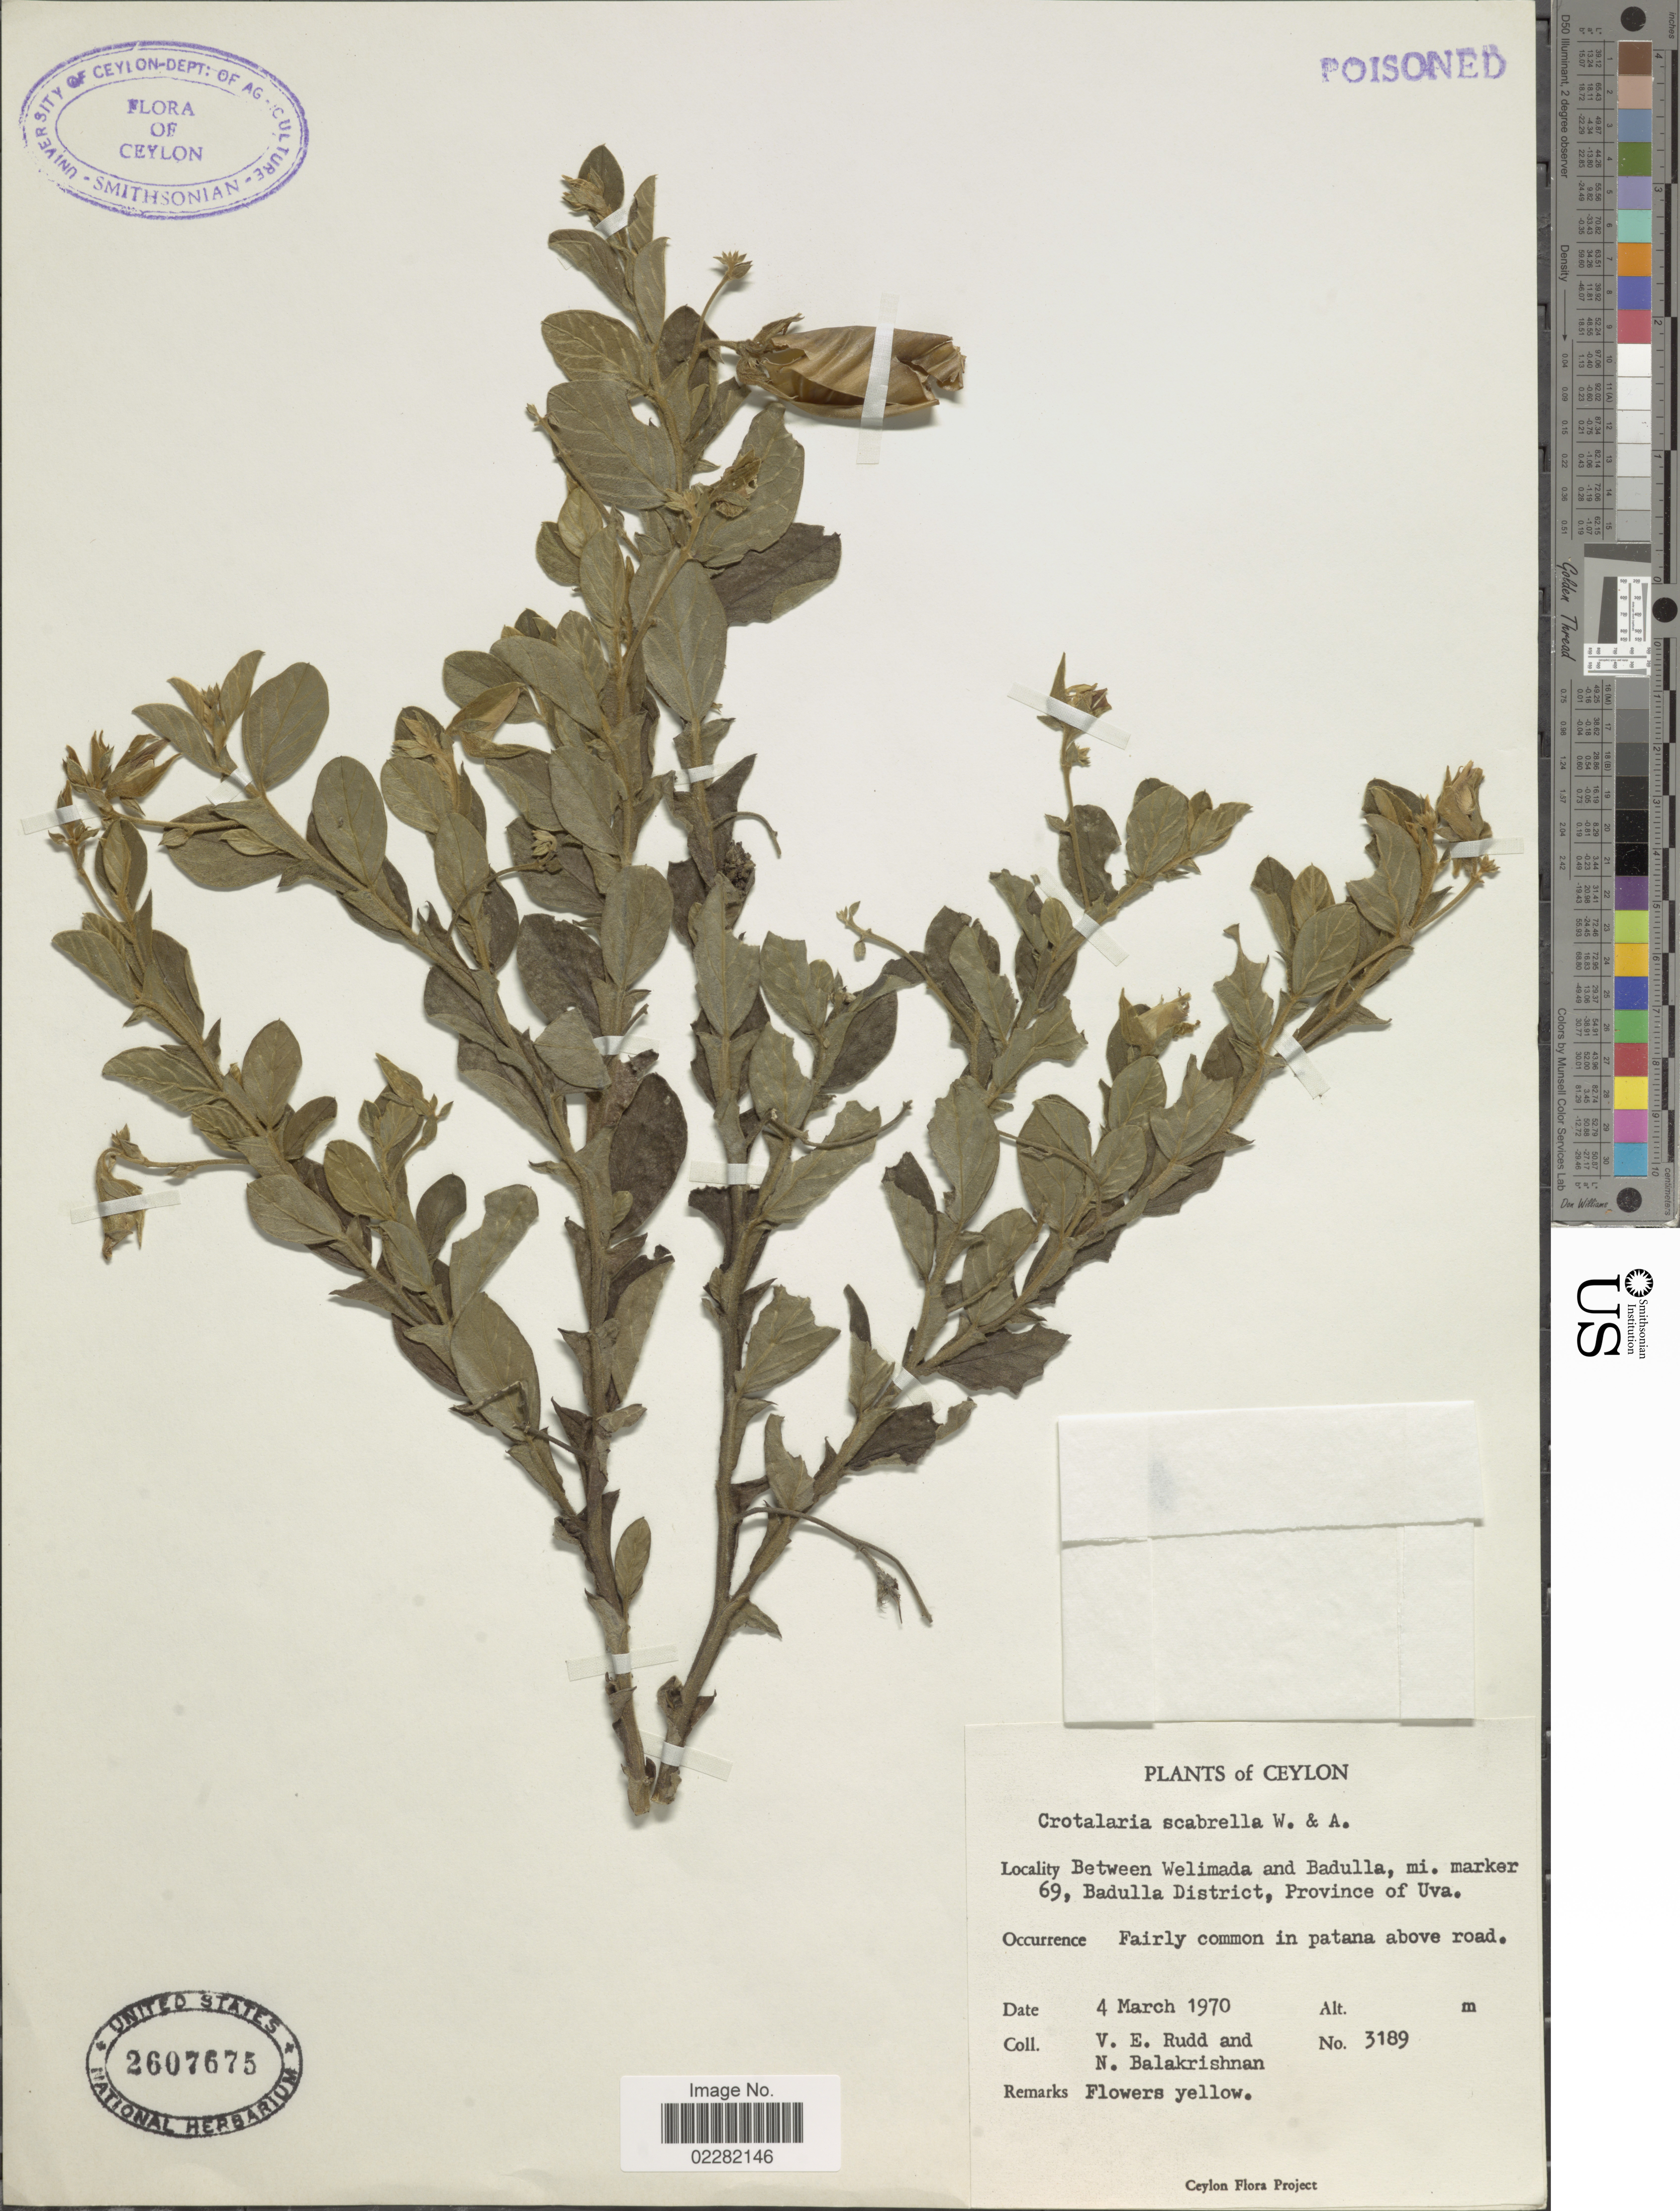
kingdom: Plantae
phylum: Tracheophyta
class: Magnoliopsida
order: Fabales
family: Fabaceae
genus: Crotalaria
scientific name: Crotalaria scabrella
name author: Wight & Arn.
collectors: V. E. Rudd & N. Balakrishnan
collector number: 3189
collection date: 1970-03-04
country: Sri Lanka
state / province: Uva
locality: Ceylon, Between Welimada and Badulla, mi. marker 69, Badulla District, above road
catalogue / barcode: US 2607675